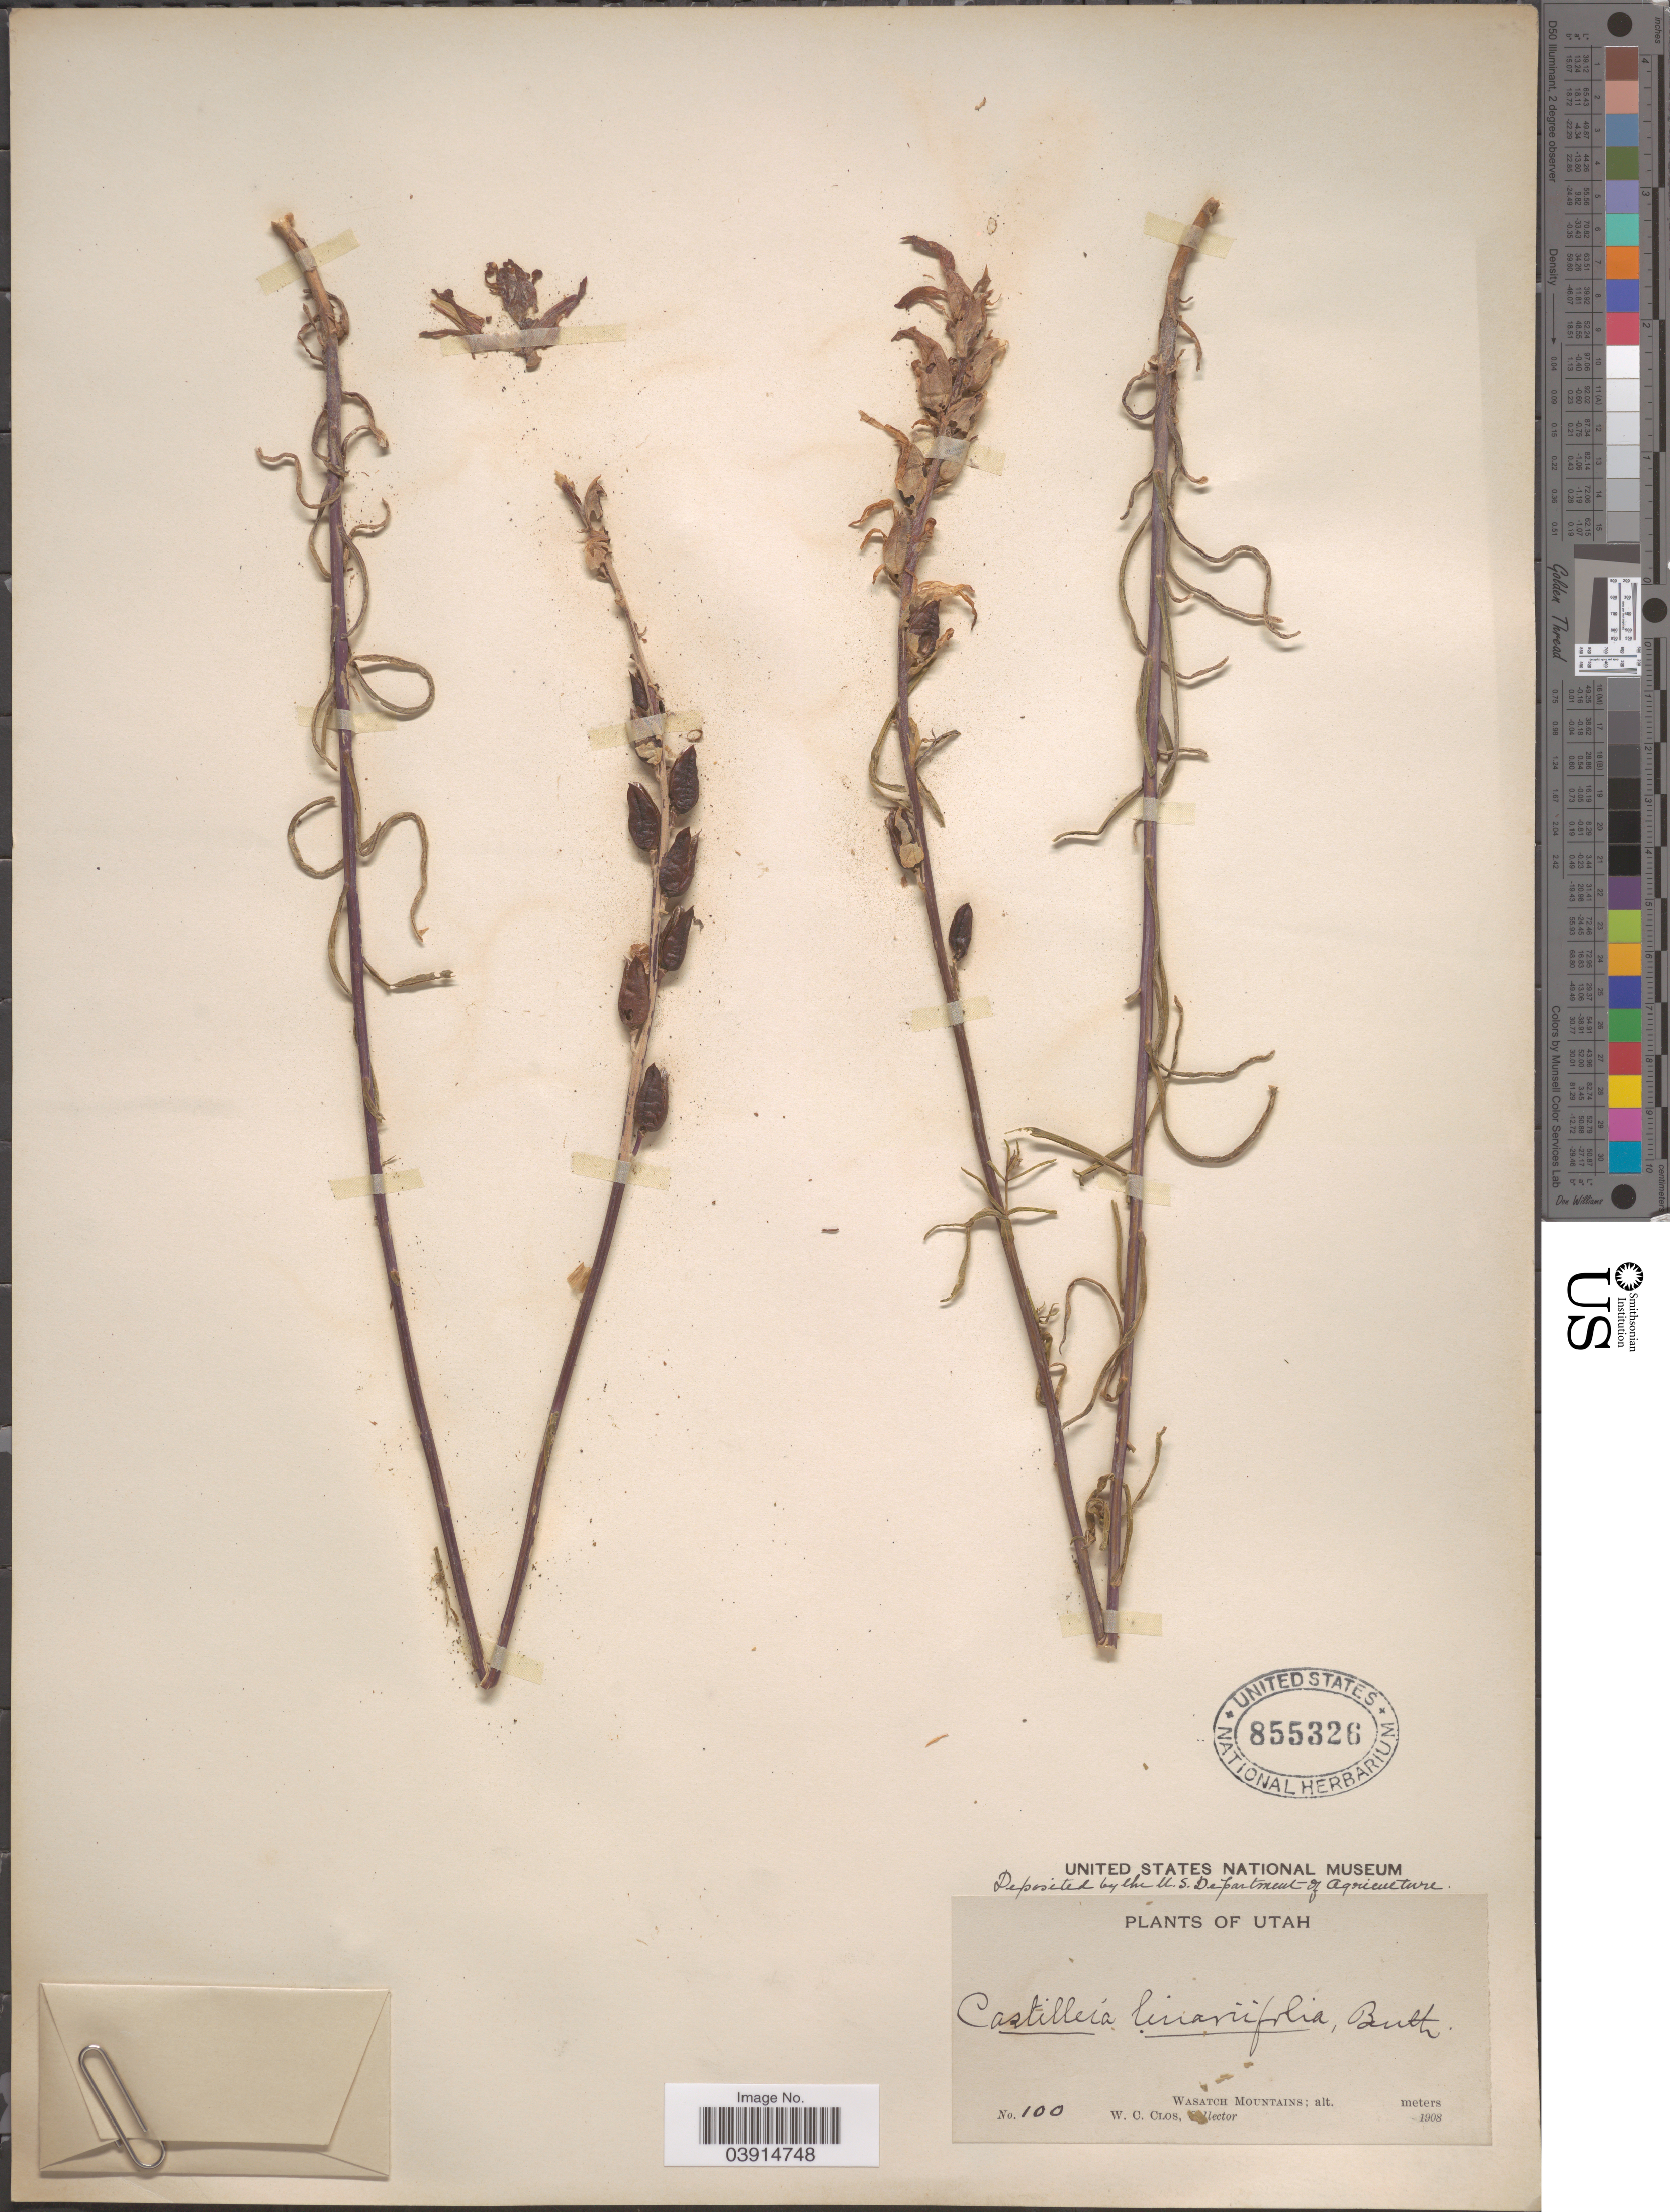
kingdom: Plantae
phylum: Tracheophyta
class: Magnoliopsida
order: Lamiales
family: Orobanchaceae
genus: Castilleja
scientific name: Castilleja sp.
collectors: W. C. Clos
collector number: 100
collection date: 1908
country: United States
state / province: Utah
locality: Wasatch Mountains.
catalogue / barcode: US 855326